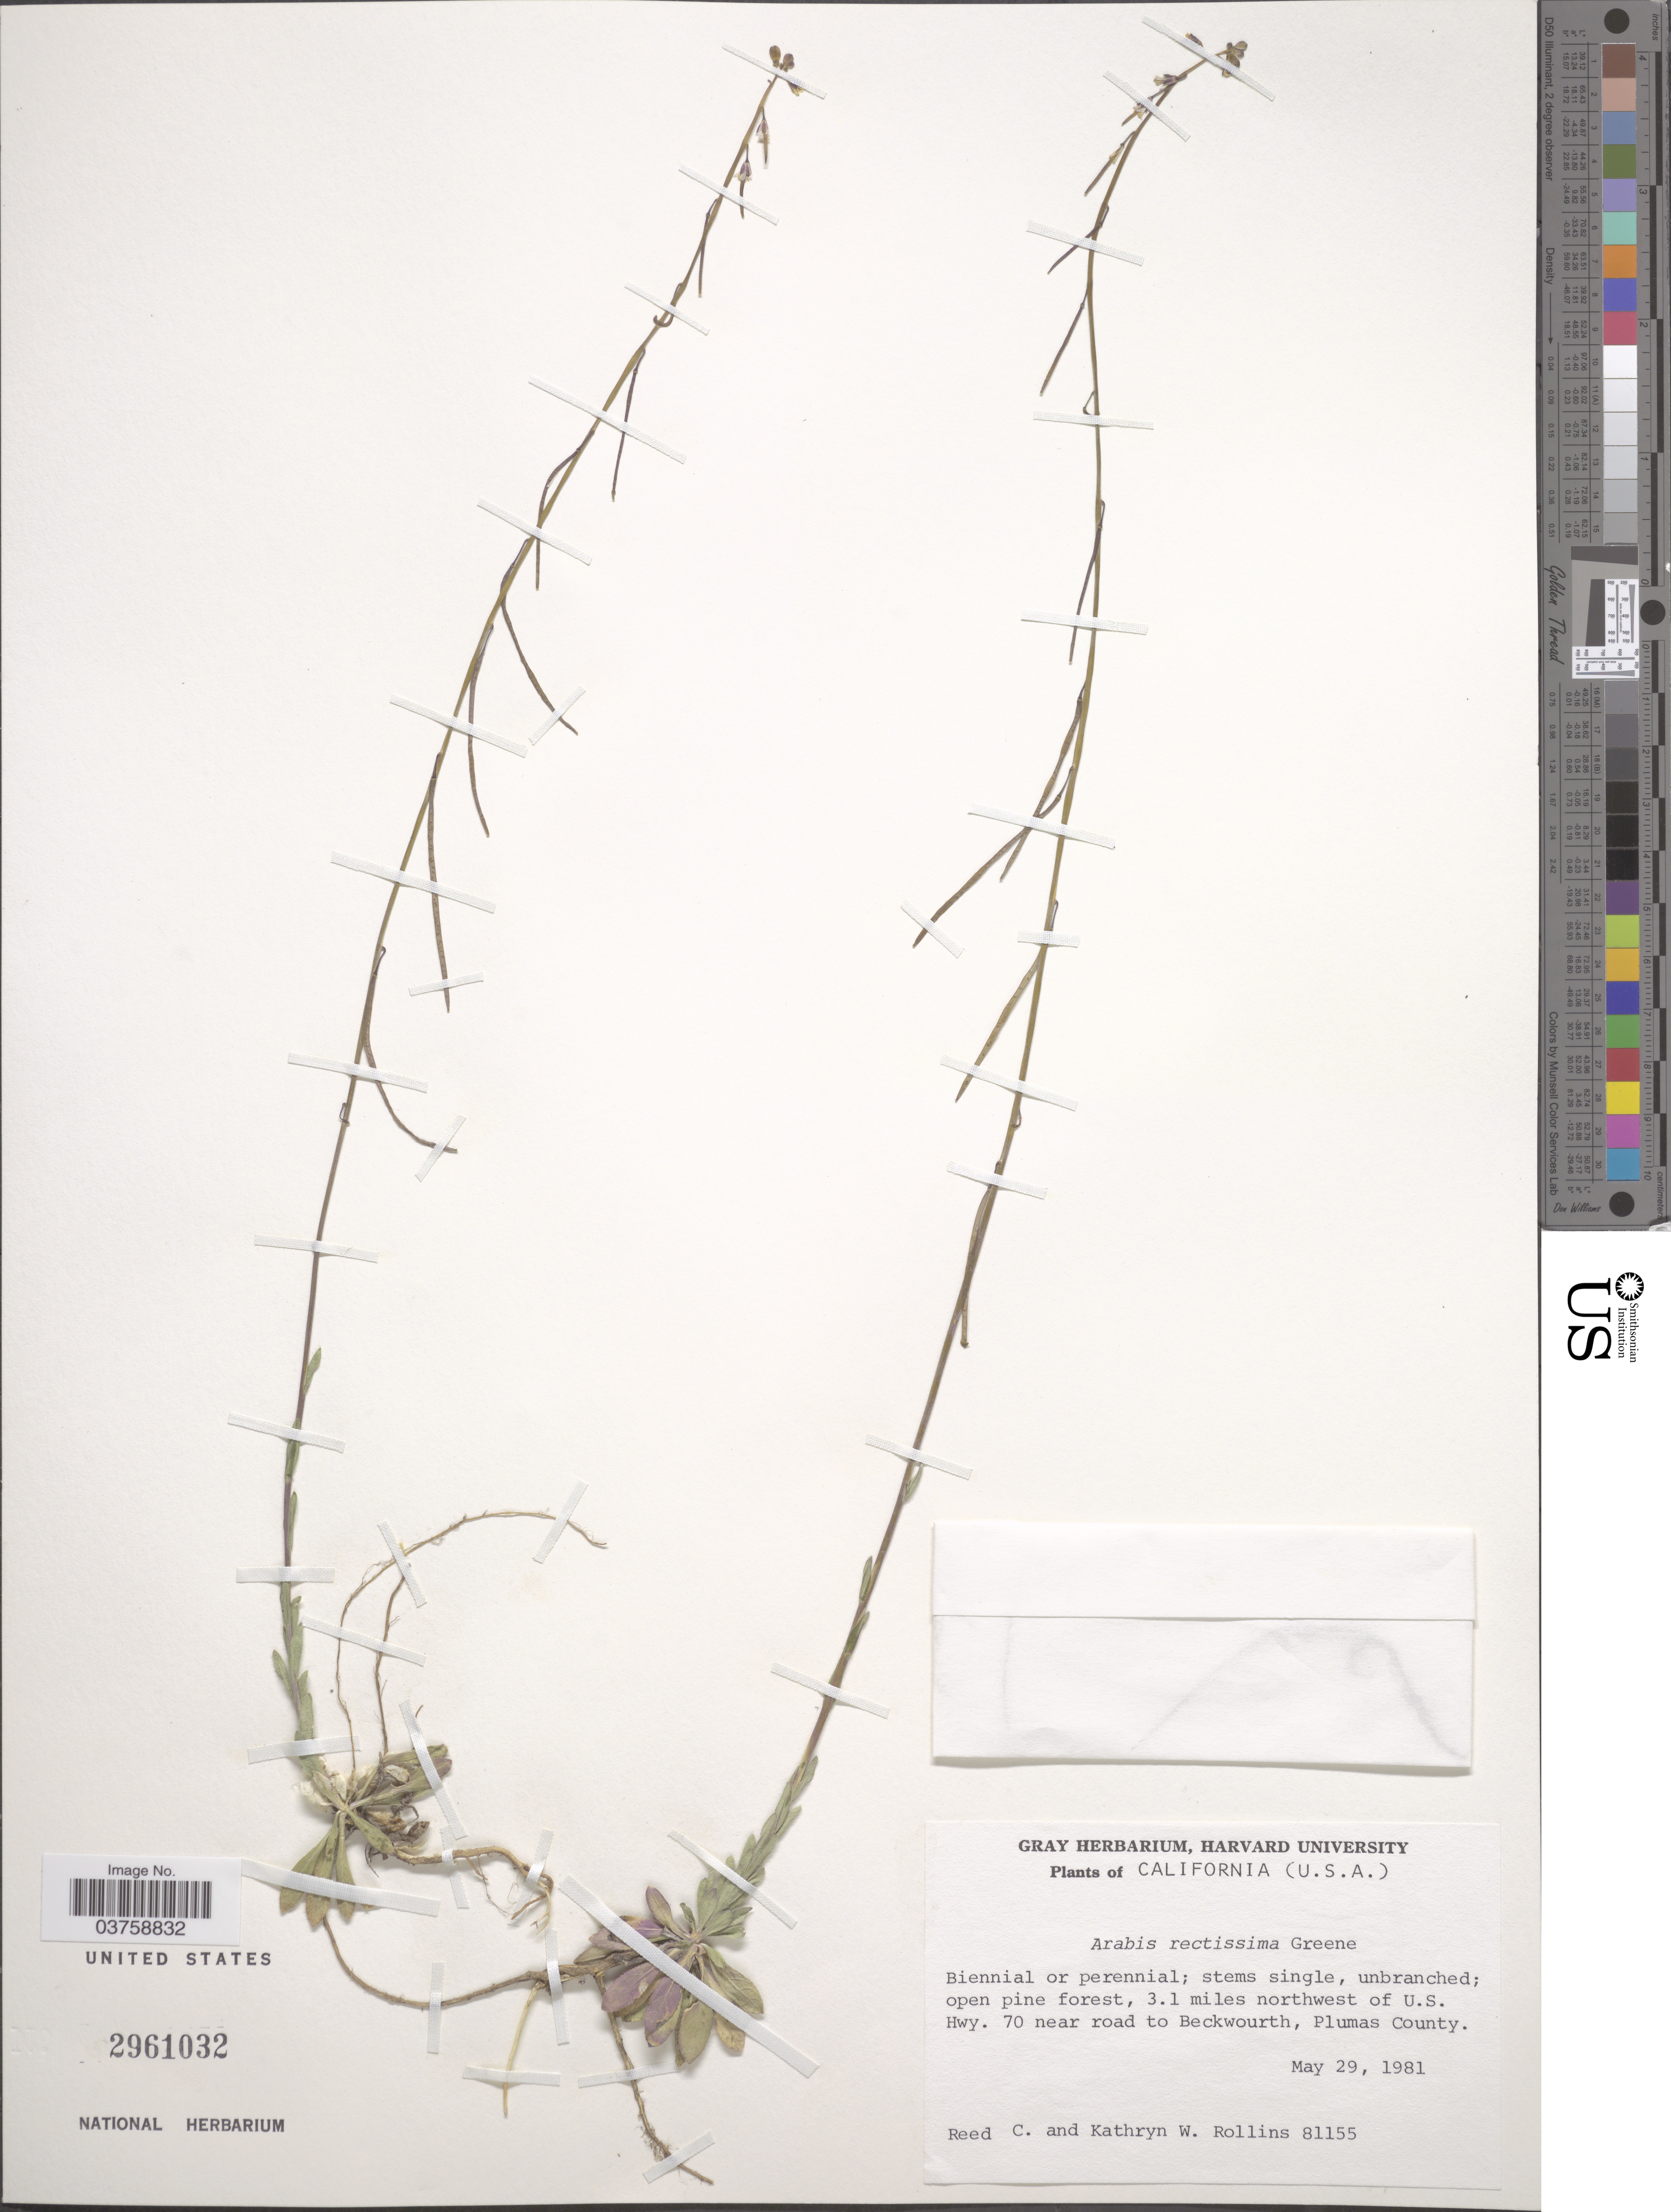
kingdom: Plantae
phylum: Tracheophyta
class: Magnoliopsida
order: Brassicales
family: Brassicaceae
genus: Arabis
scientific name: Arabis rectissima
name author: Greene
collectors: R. C. Rollins & K. W. Rollins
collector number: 81155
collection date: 1981-05-29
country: United States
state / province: California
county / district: Plumas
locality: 3.1 miles northwest of U.S. Hwy. 70 near road to Beckwourth, Plumas County.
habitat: open pine forest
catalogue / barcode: US 2961032